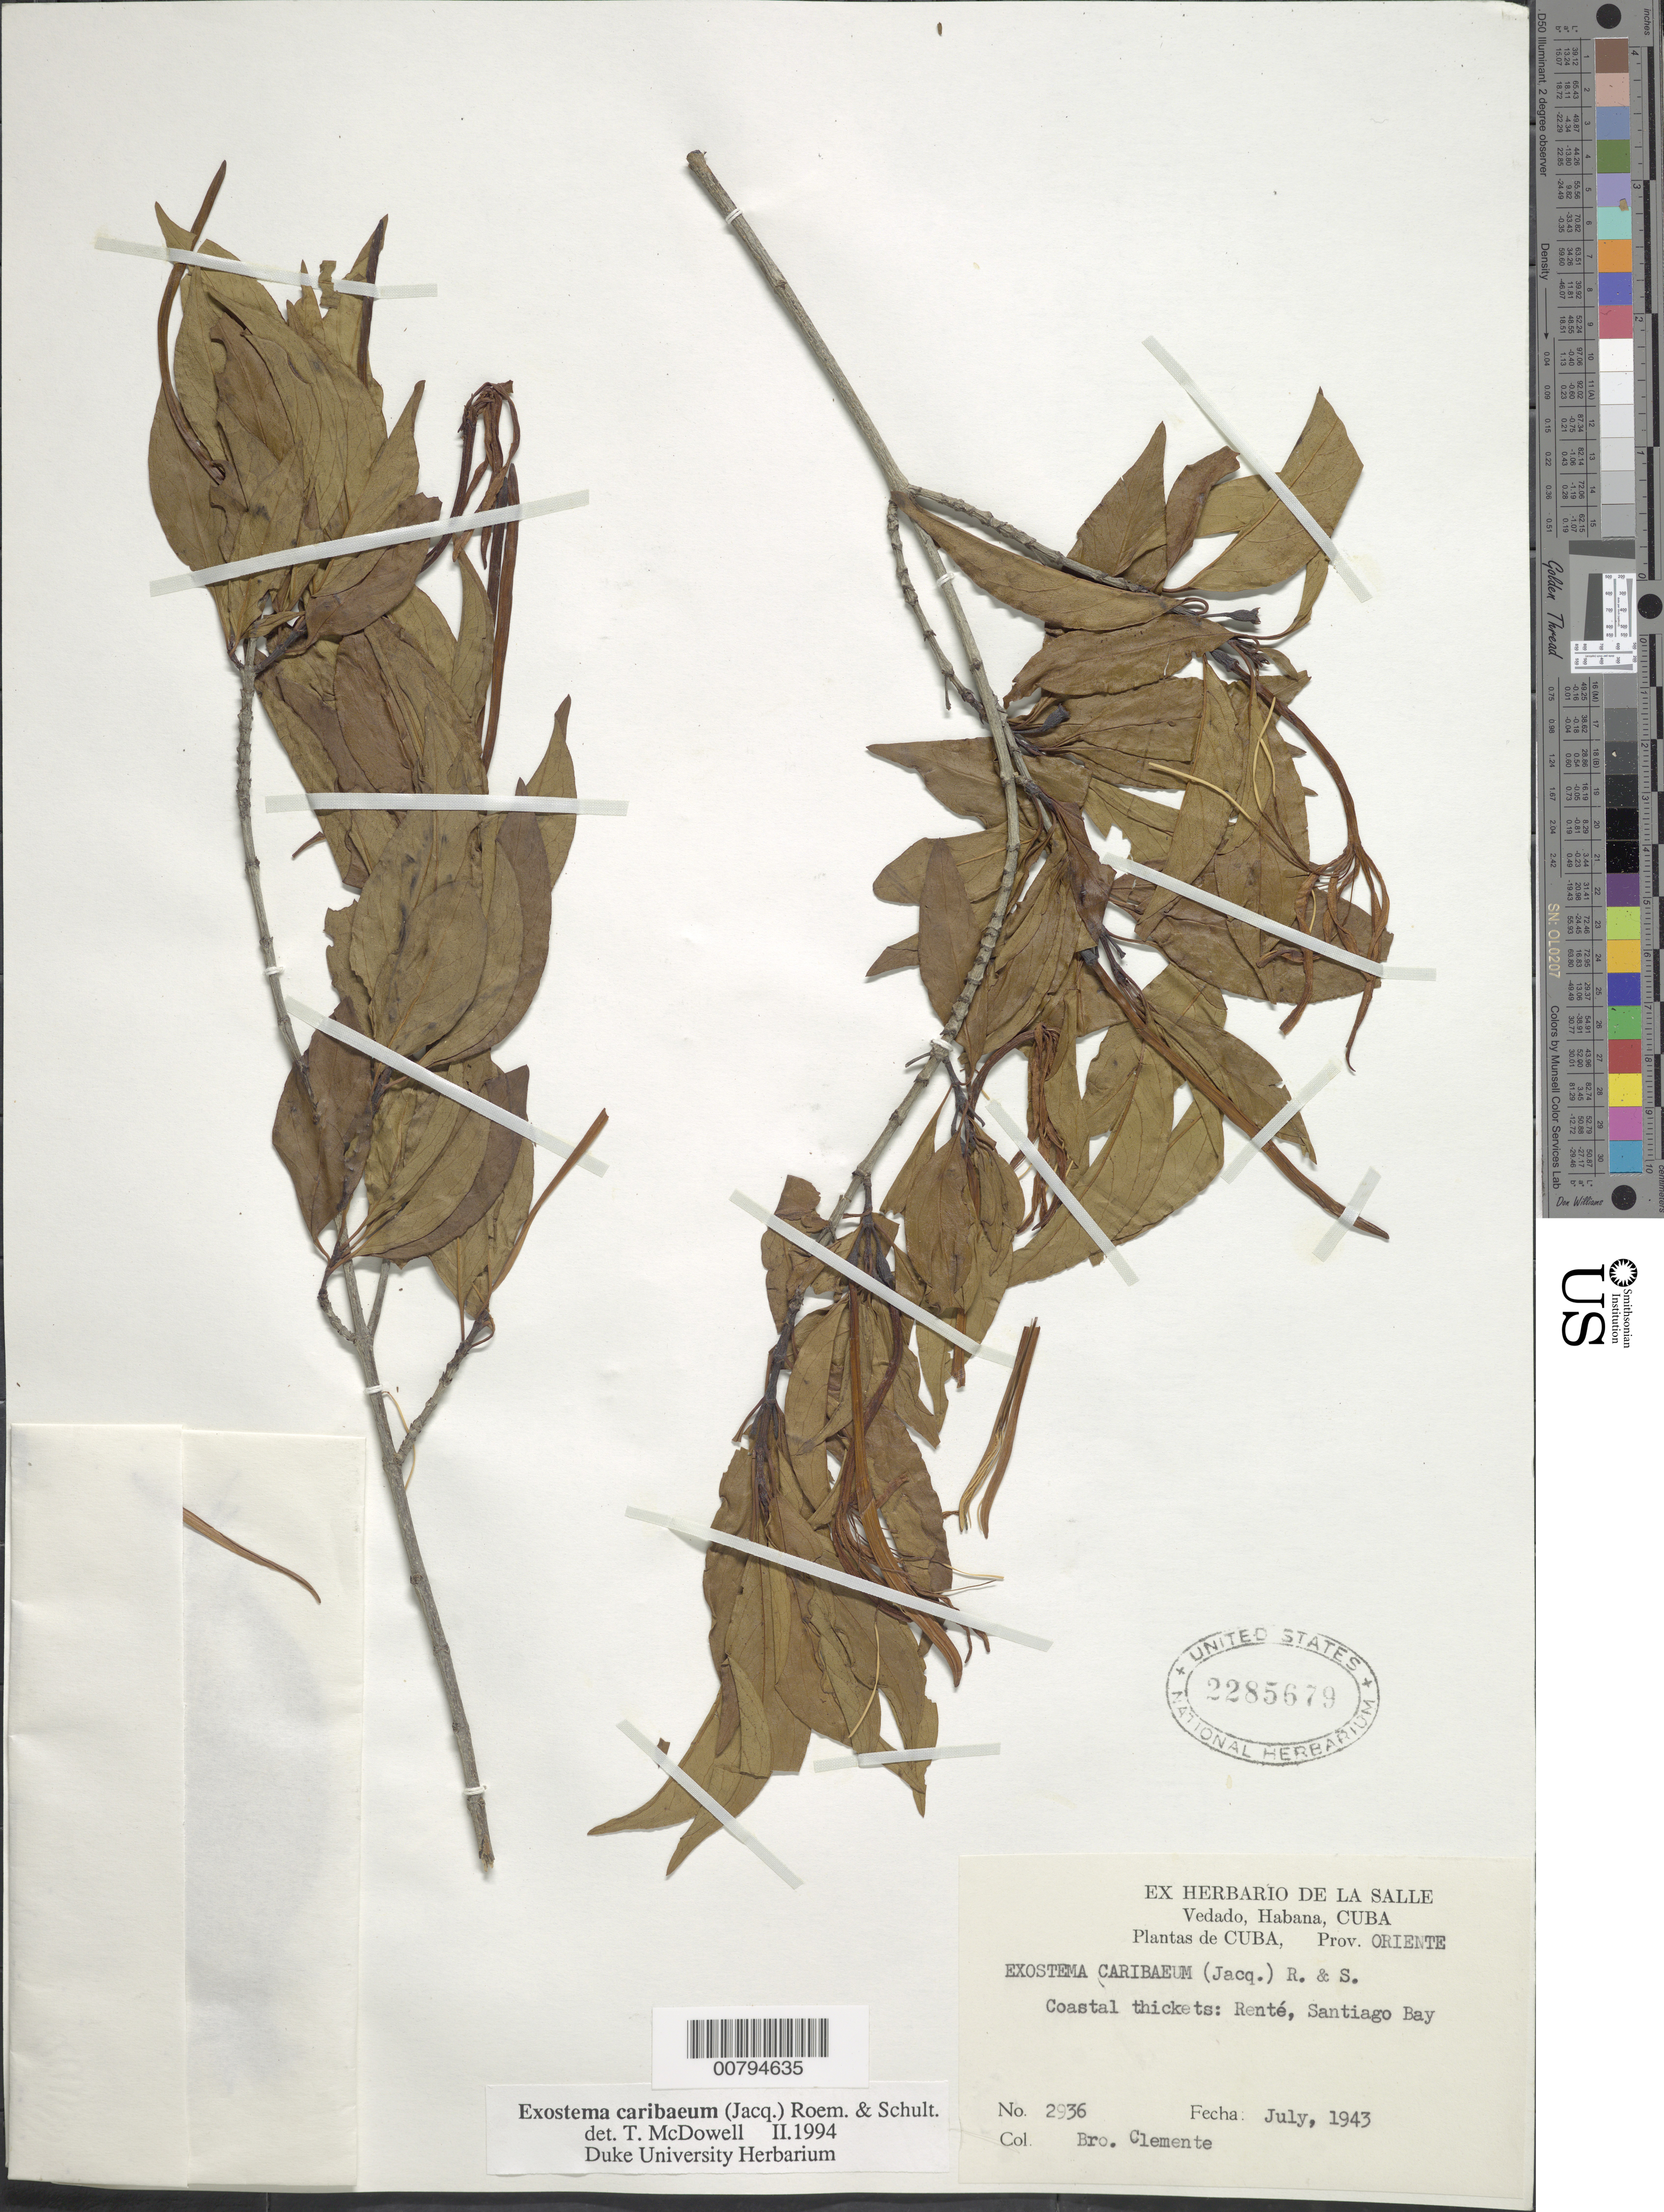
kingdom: Plantae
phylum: Tracheophyta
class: Magnoliopsida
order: Gentianales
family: Rubiaceae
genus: Exostema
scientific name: Exostema caribaeum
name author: (Jacq.) Roem. & Schult.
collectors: Bro. Clemente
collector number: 2936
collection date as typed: Jul 1943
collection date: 1943-07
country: Cuba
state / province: Oriente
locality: Renté, Santiago Bay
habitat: Coastal thickets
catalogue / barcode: US 2285679